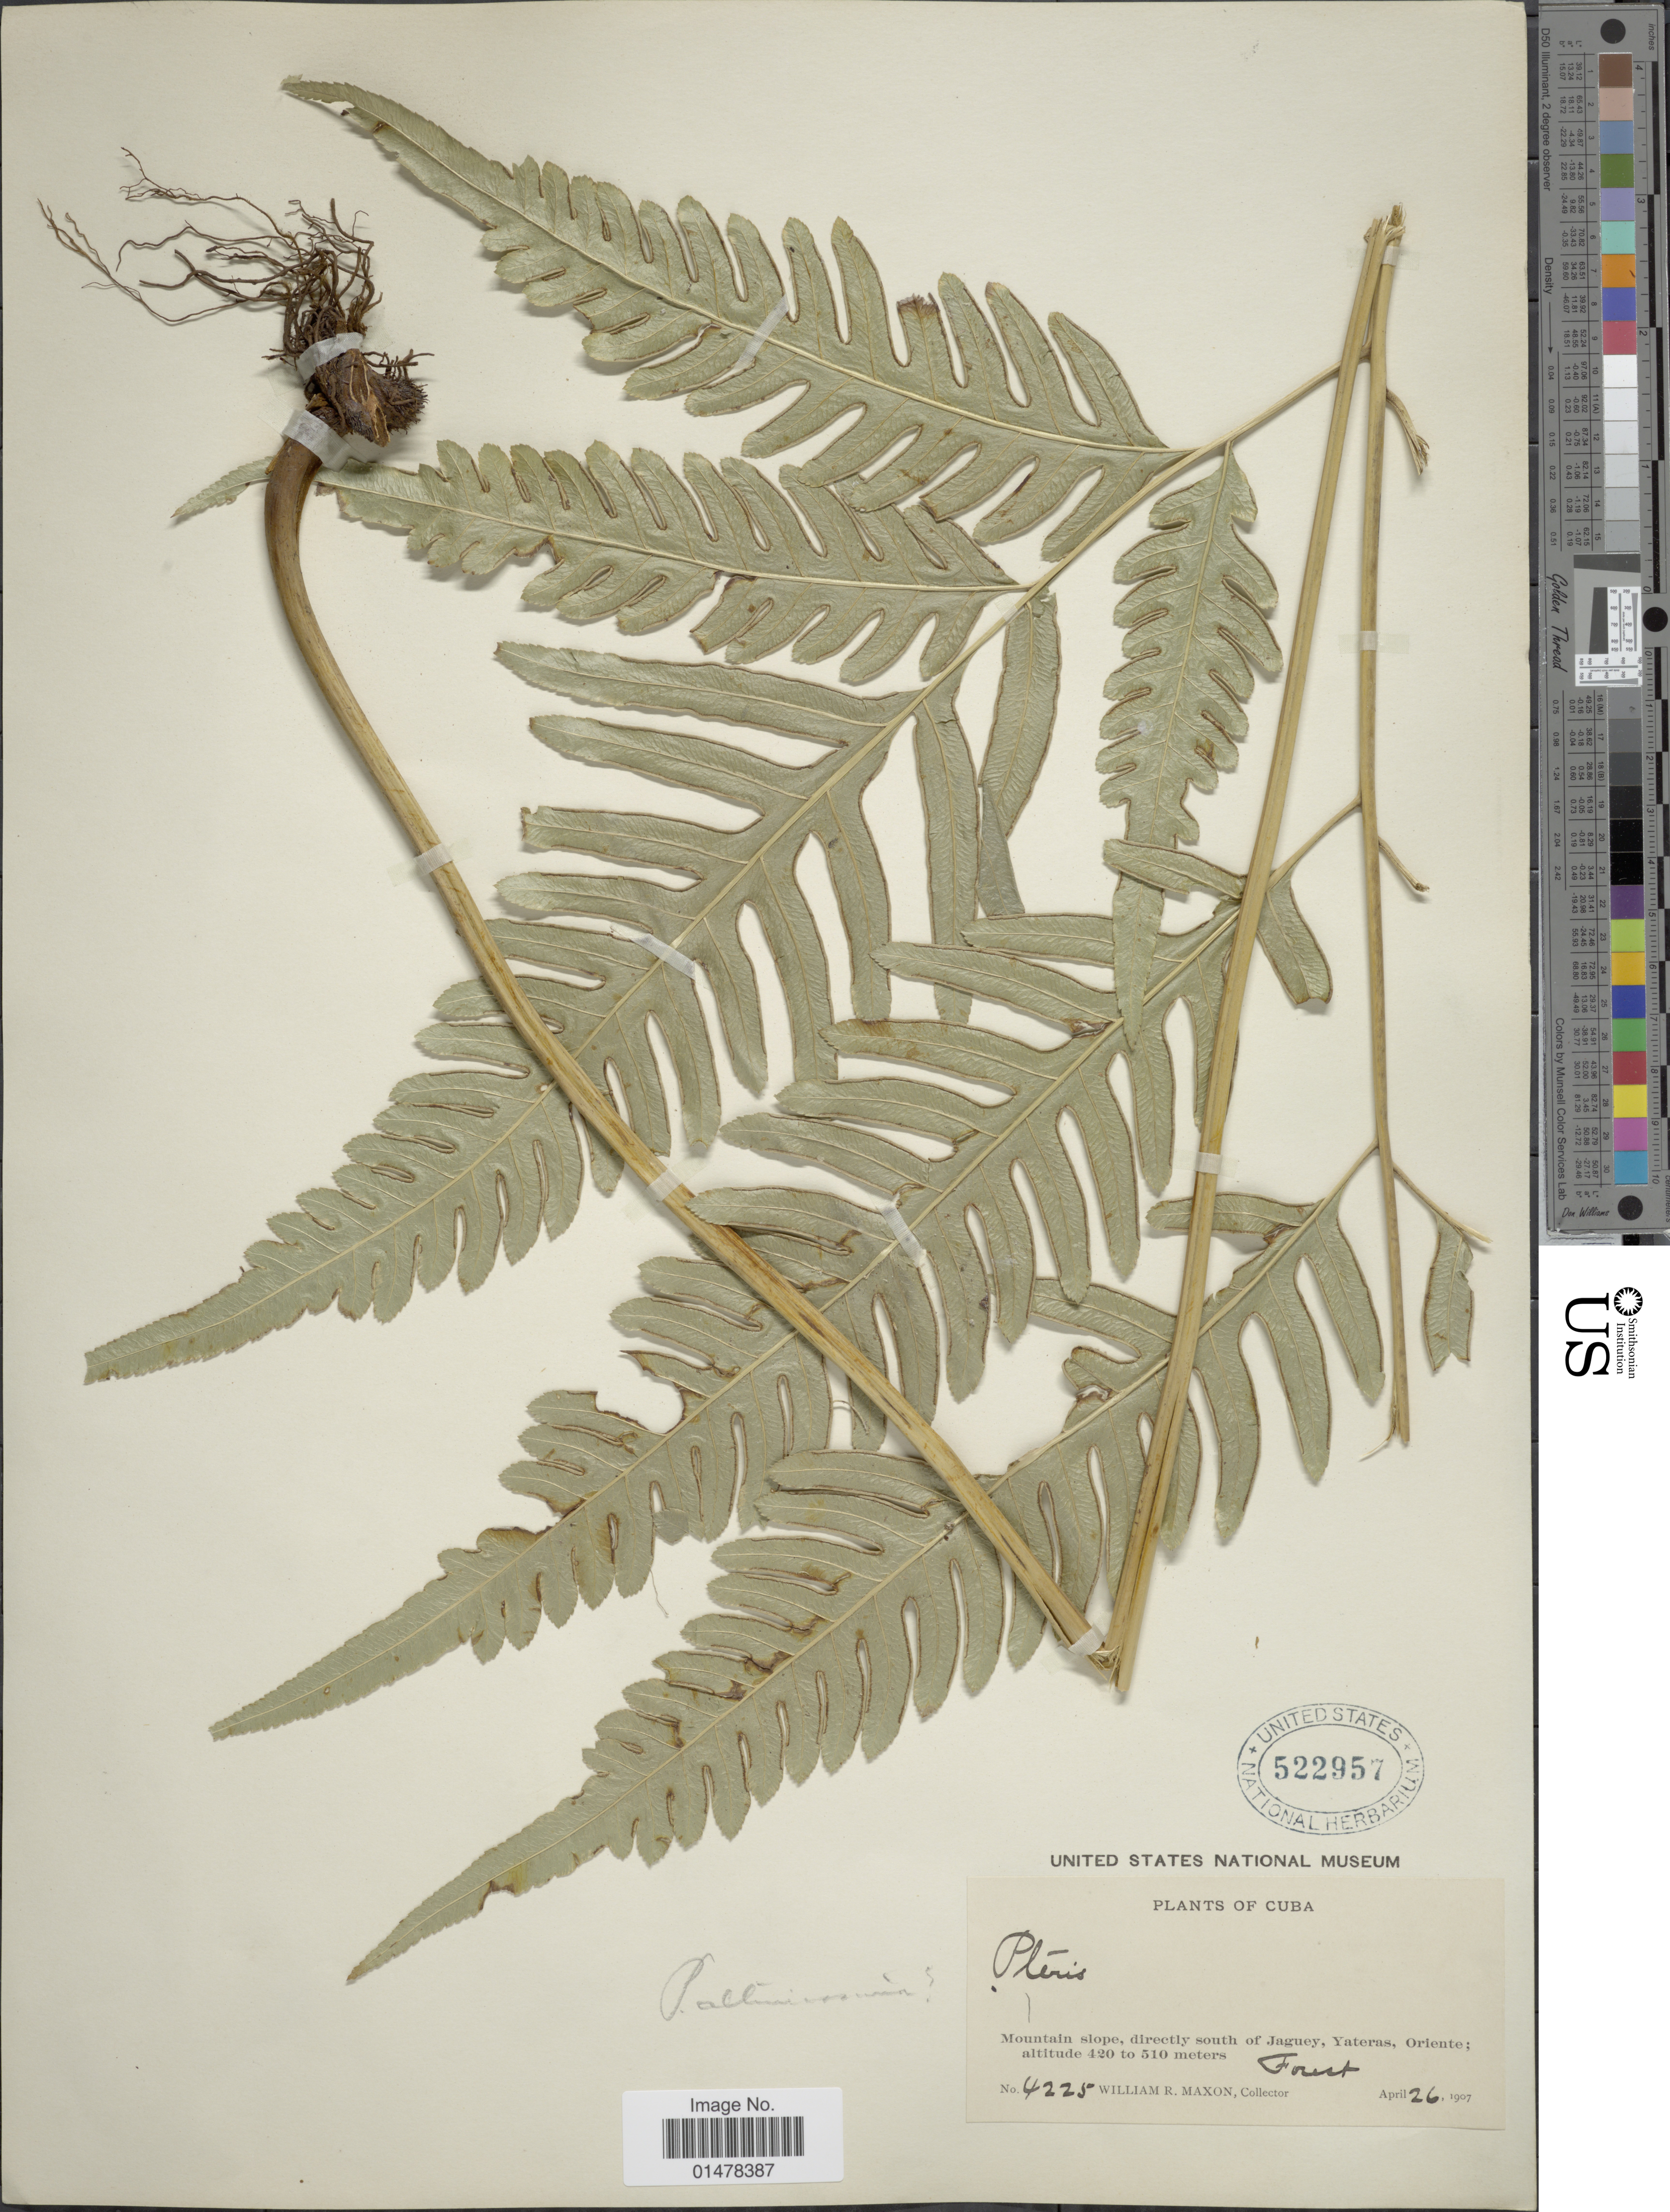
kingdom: Plantae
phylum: Tracheophyta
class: Polypodiopsida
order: Polypodiales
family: Pteridaceae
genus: Pteris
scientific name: Pteris altissima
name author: Poir.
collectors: W. R. Maxon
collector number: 4225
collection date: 1907-04-26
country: Cuba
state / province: Oriente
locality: Plants of Cuba, Mountain slope, directly south of Jaguey, Yateras, oriente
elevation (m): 420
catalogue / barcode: US 522957